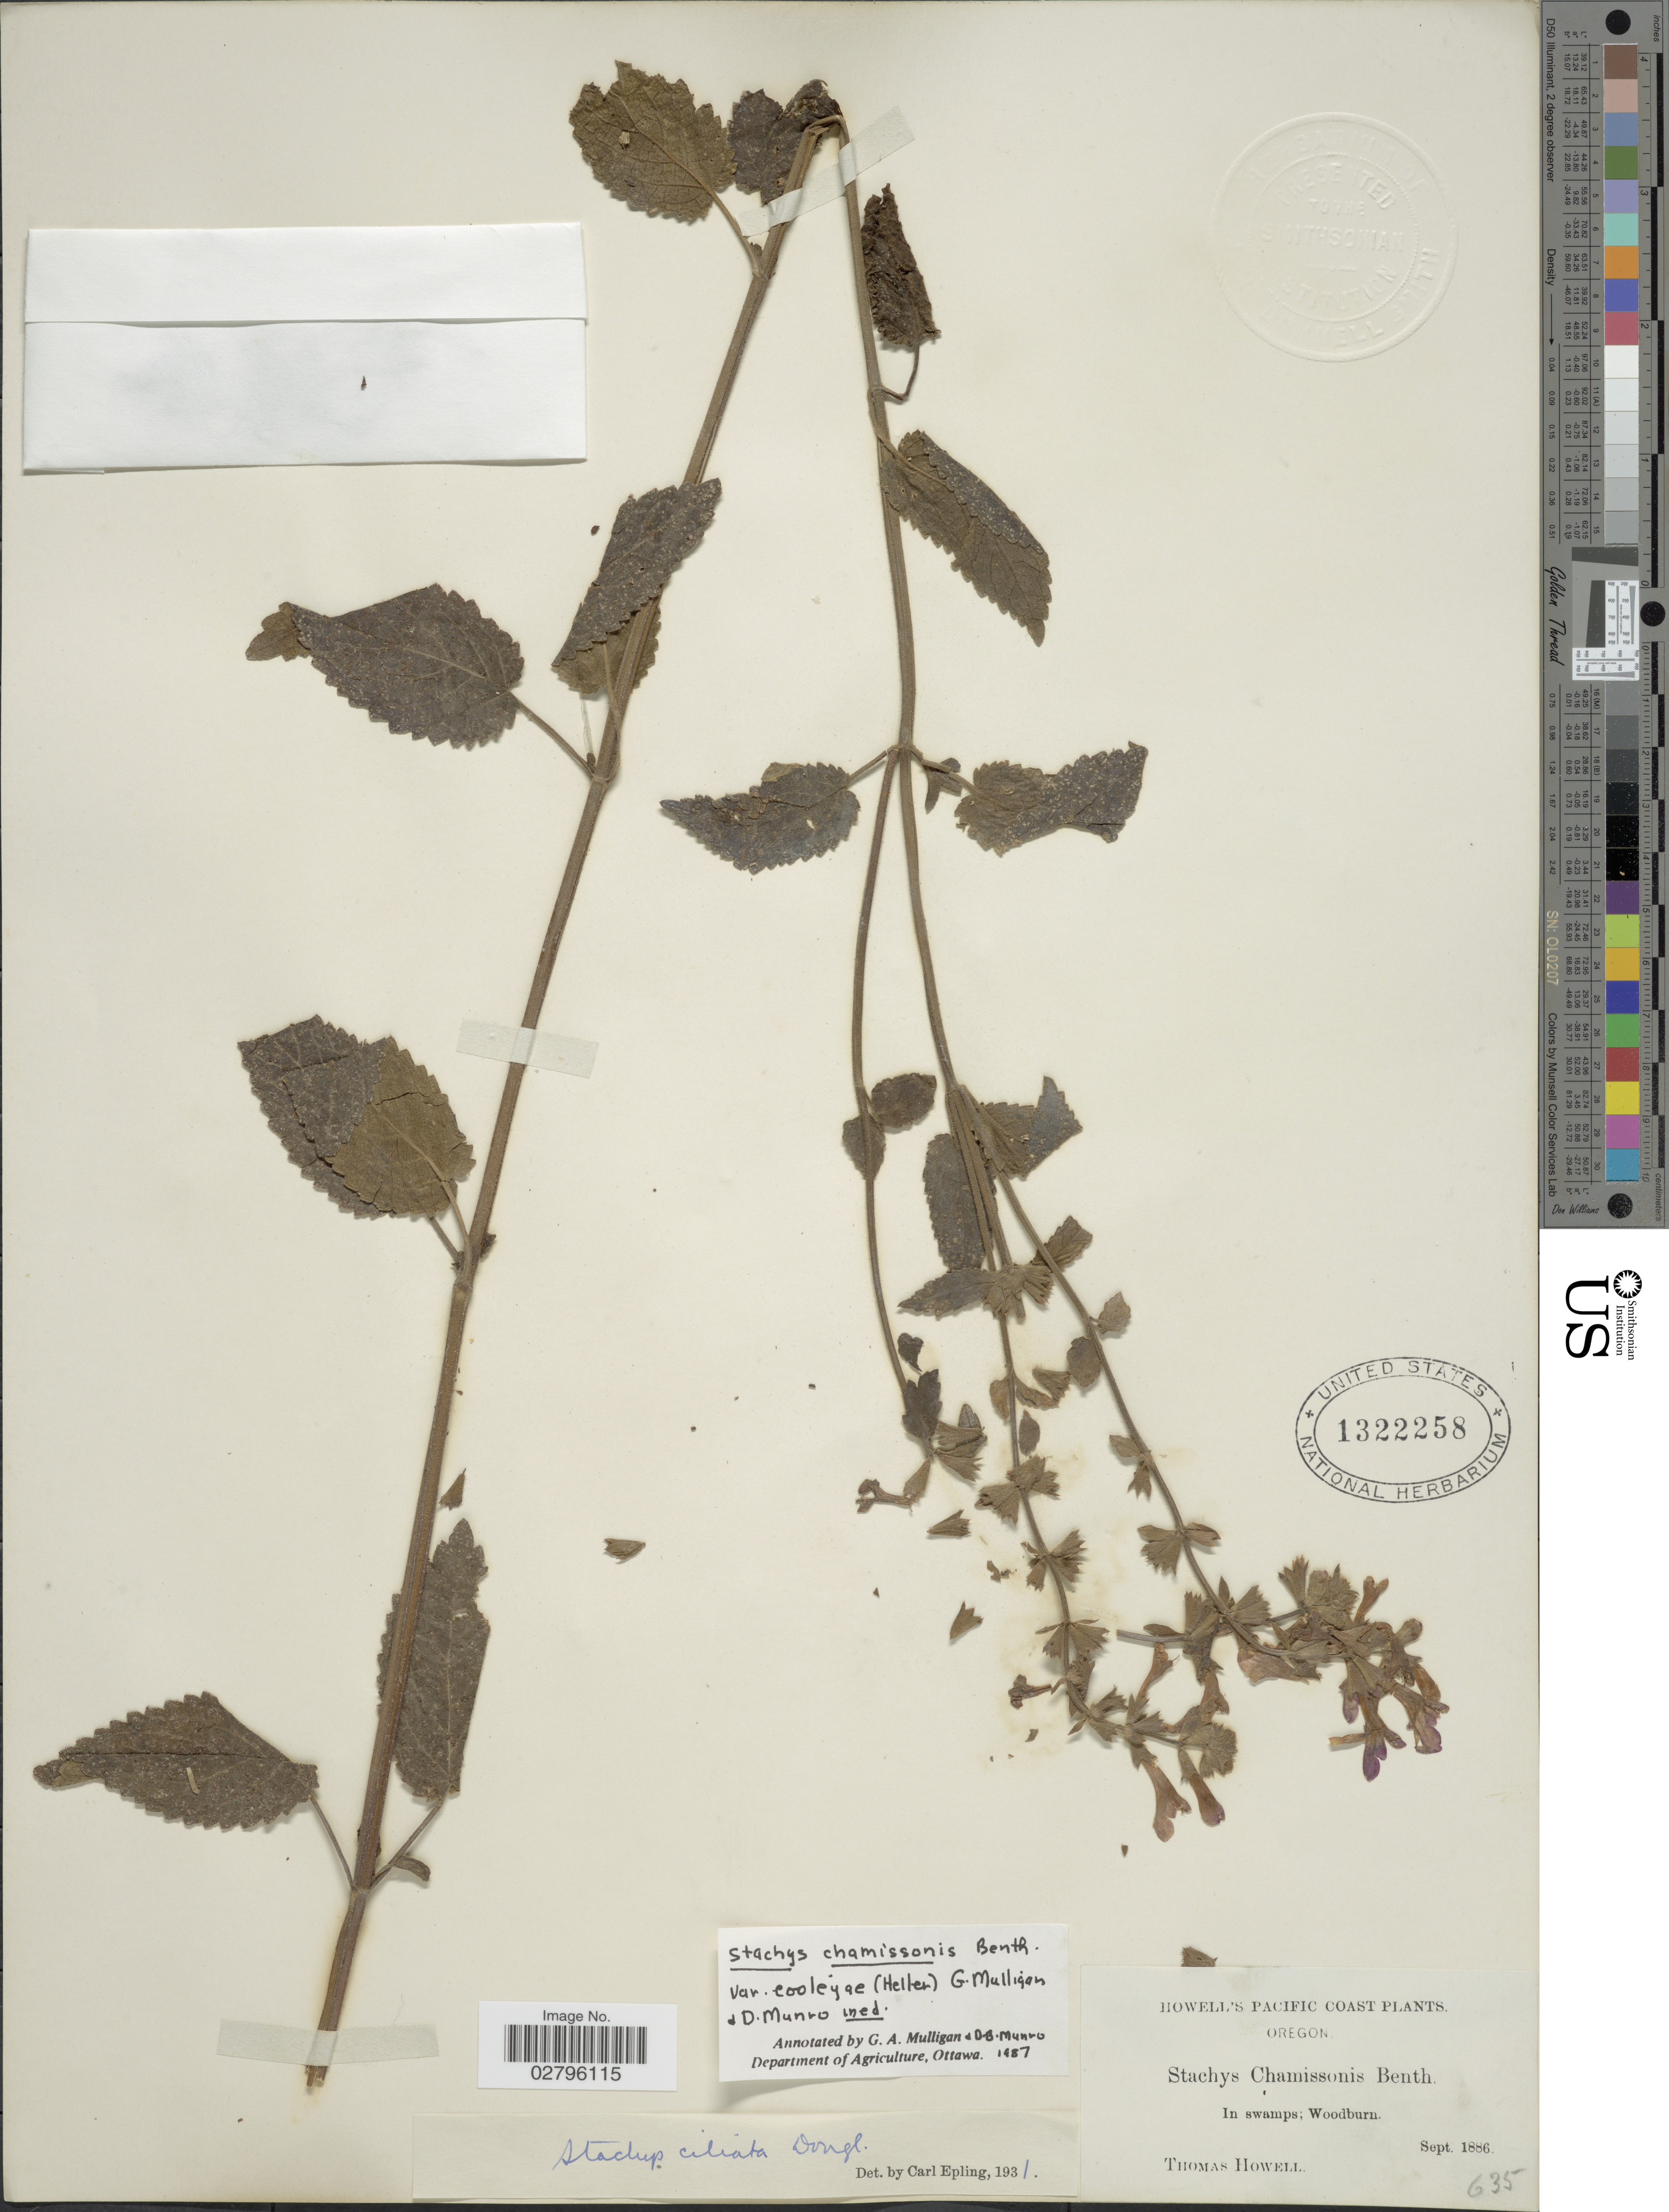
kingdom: Plantae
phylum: Tracheophyta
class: Magnoliopsida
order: Lamiales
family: Lamiaceae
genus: Stachys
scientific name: Stachys chamissonis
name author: Benth.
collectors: T. Howell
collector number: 635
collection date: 1886-09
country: United States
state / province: Oregon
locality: Pacific Coast, Woodburn.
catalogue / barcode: US 1322258